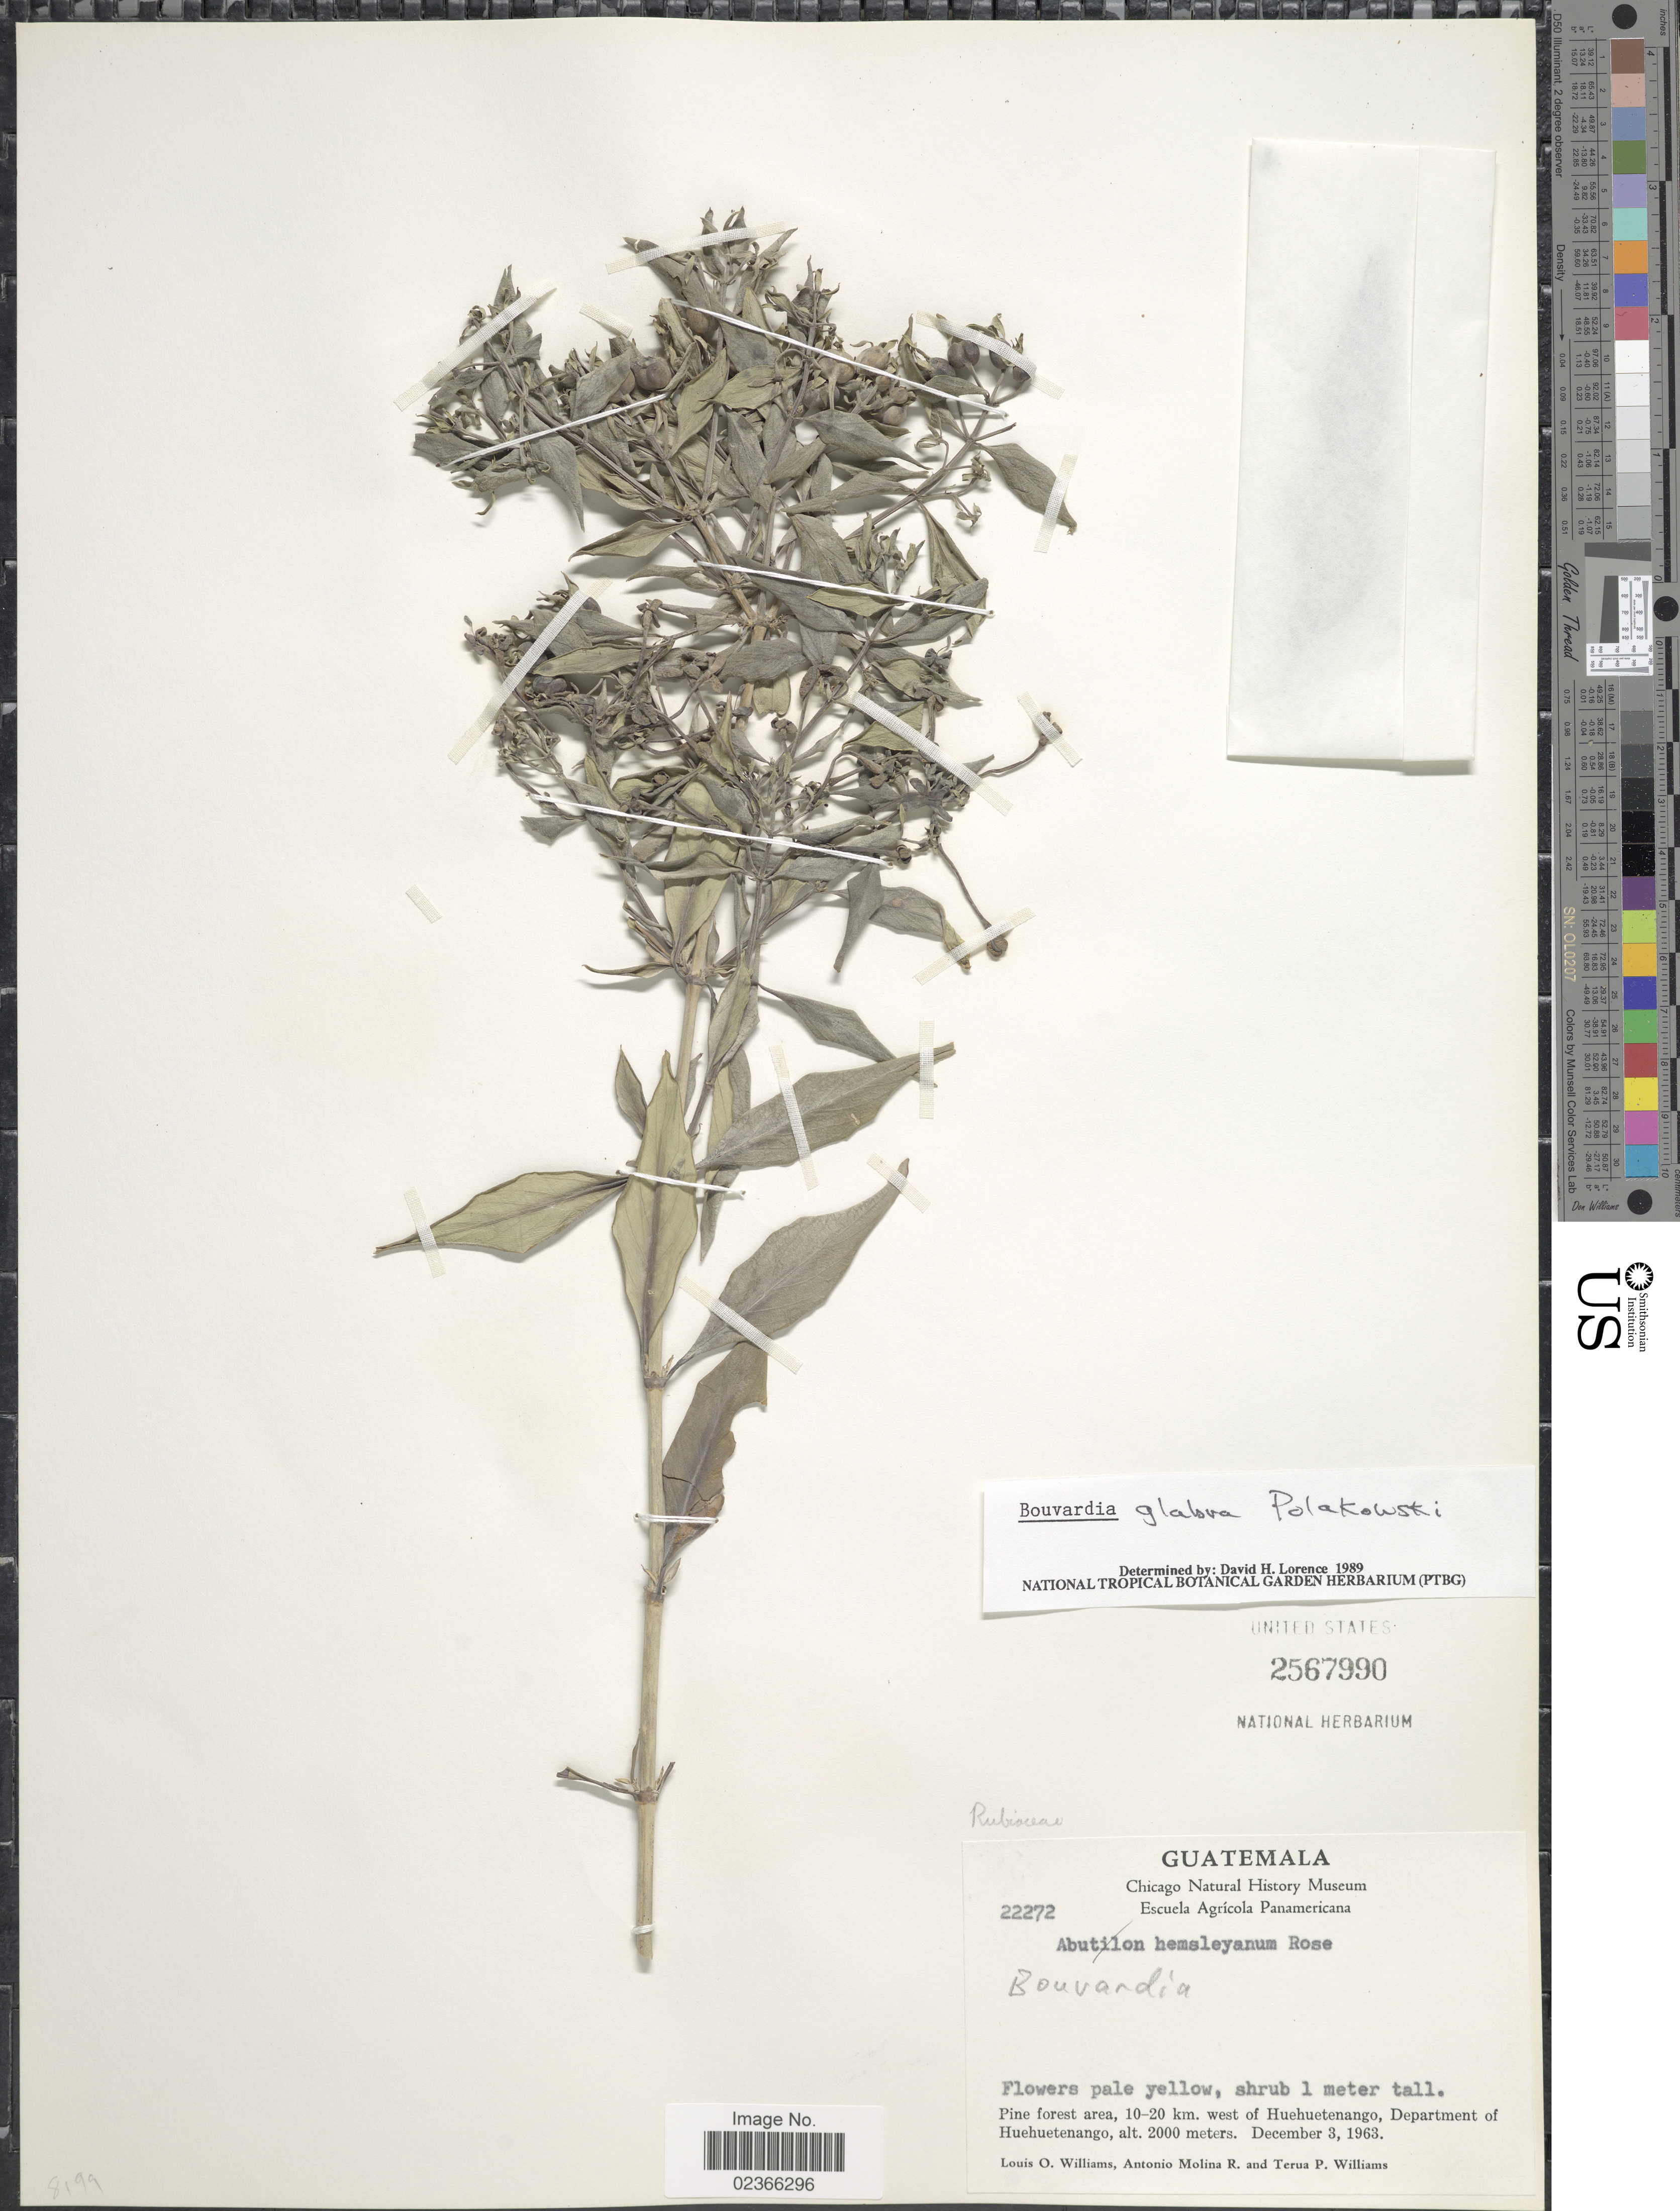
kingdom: Plantae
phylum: Tracheophyta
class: Magnoliopsida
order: Gentianales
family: Rubiaceae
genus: Bouvardia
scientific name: Bouvardia glabra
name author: Polák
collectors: L. O. Williams, A. Molina R. & T. Williams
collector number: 22272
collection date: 1963-12-03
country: Guatemala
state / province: Huehuetenango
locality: Pine forest area, 10-20 km. west of Huehuetenango, Department of Huehuetenango.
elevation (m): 2000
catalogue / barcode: US 2567990